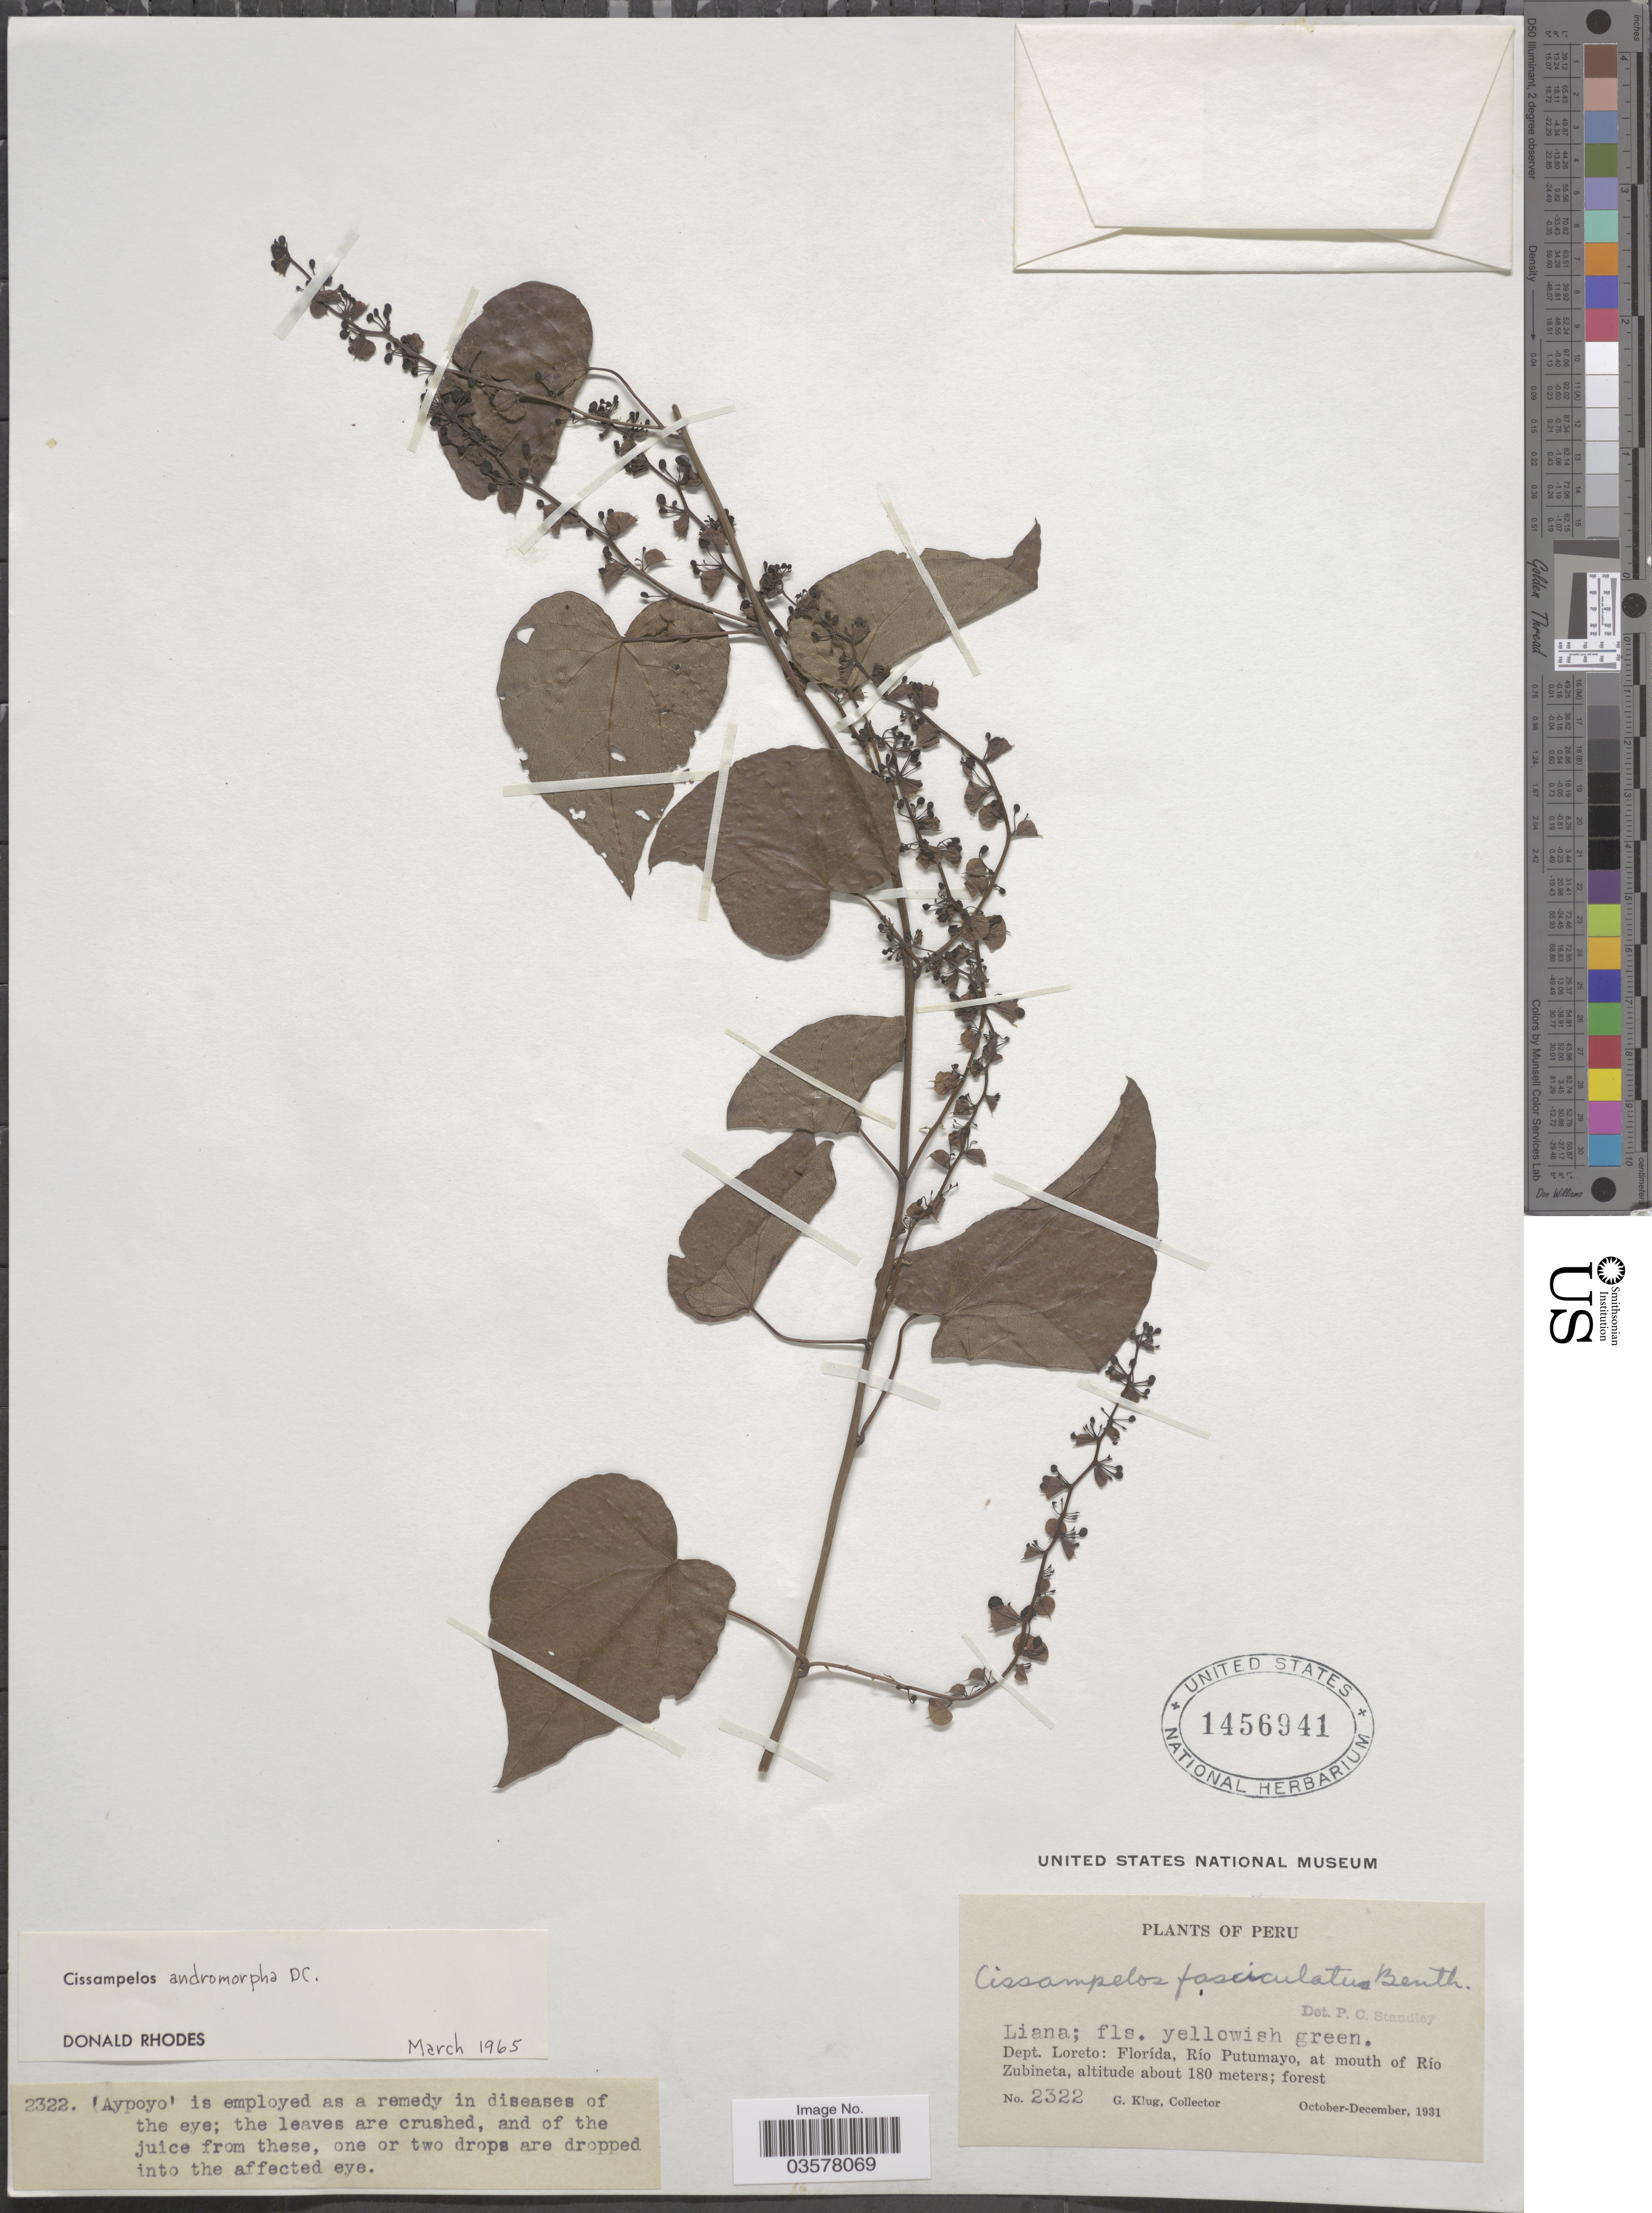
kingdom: Plantae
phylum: Tracheophyta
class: Magnoliopsida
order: Ranunculales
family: Menispermaceae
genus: Cissampelos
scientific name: Cissampelos andromorpha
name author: DC.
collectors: G. Klug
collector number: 2322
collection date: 1931-10/1931-12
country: Peru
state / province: Loreto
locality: Dept. Loreto: Florída, Río Putumayo, at mouth of Río Zubineta.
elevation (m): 180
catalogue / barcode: US 1456941